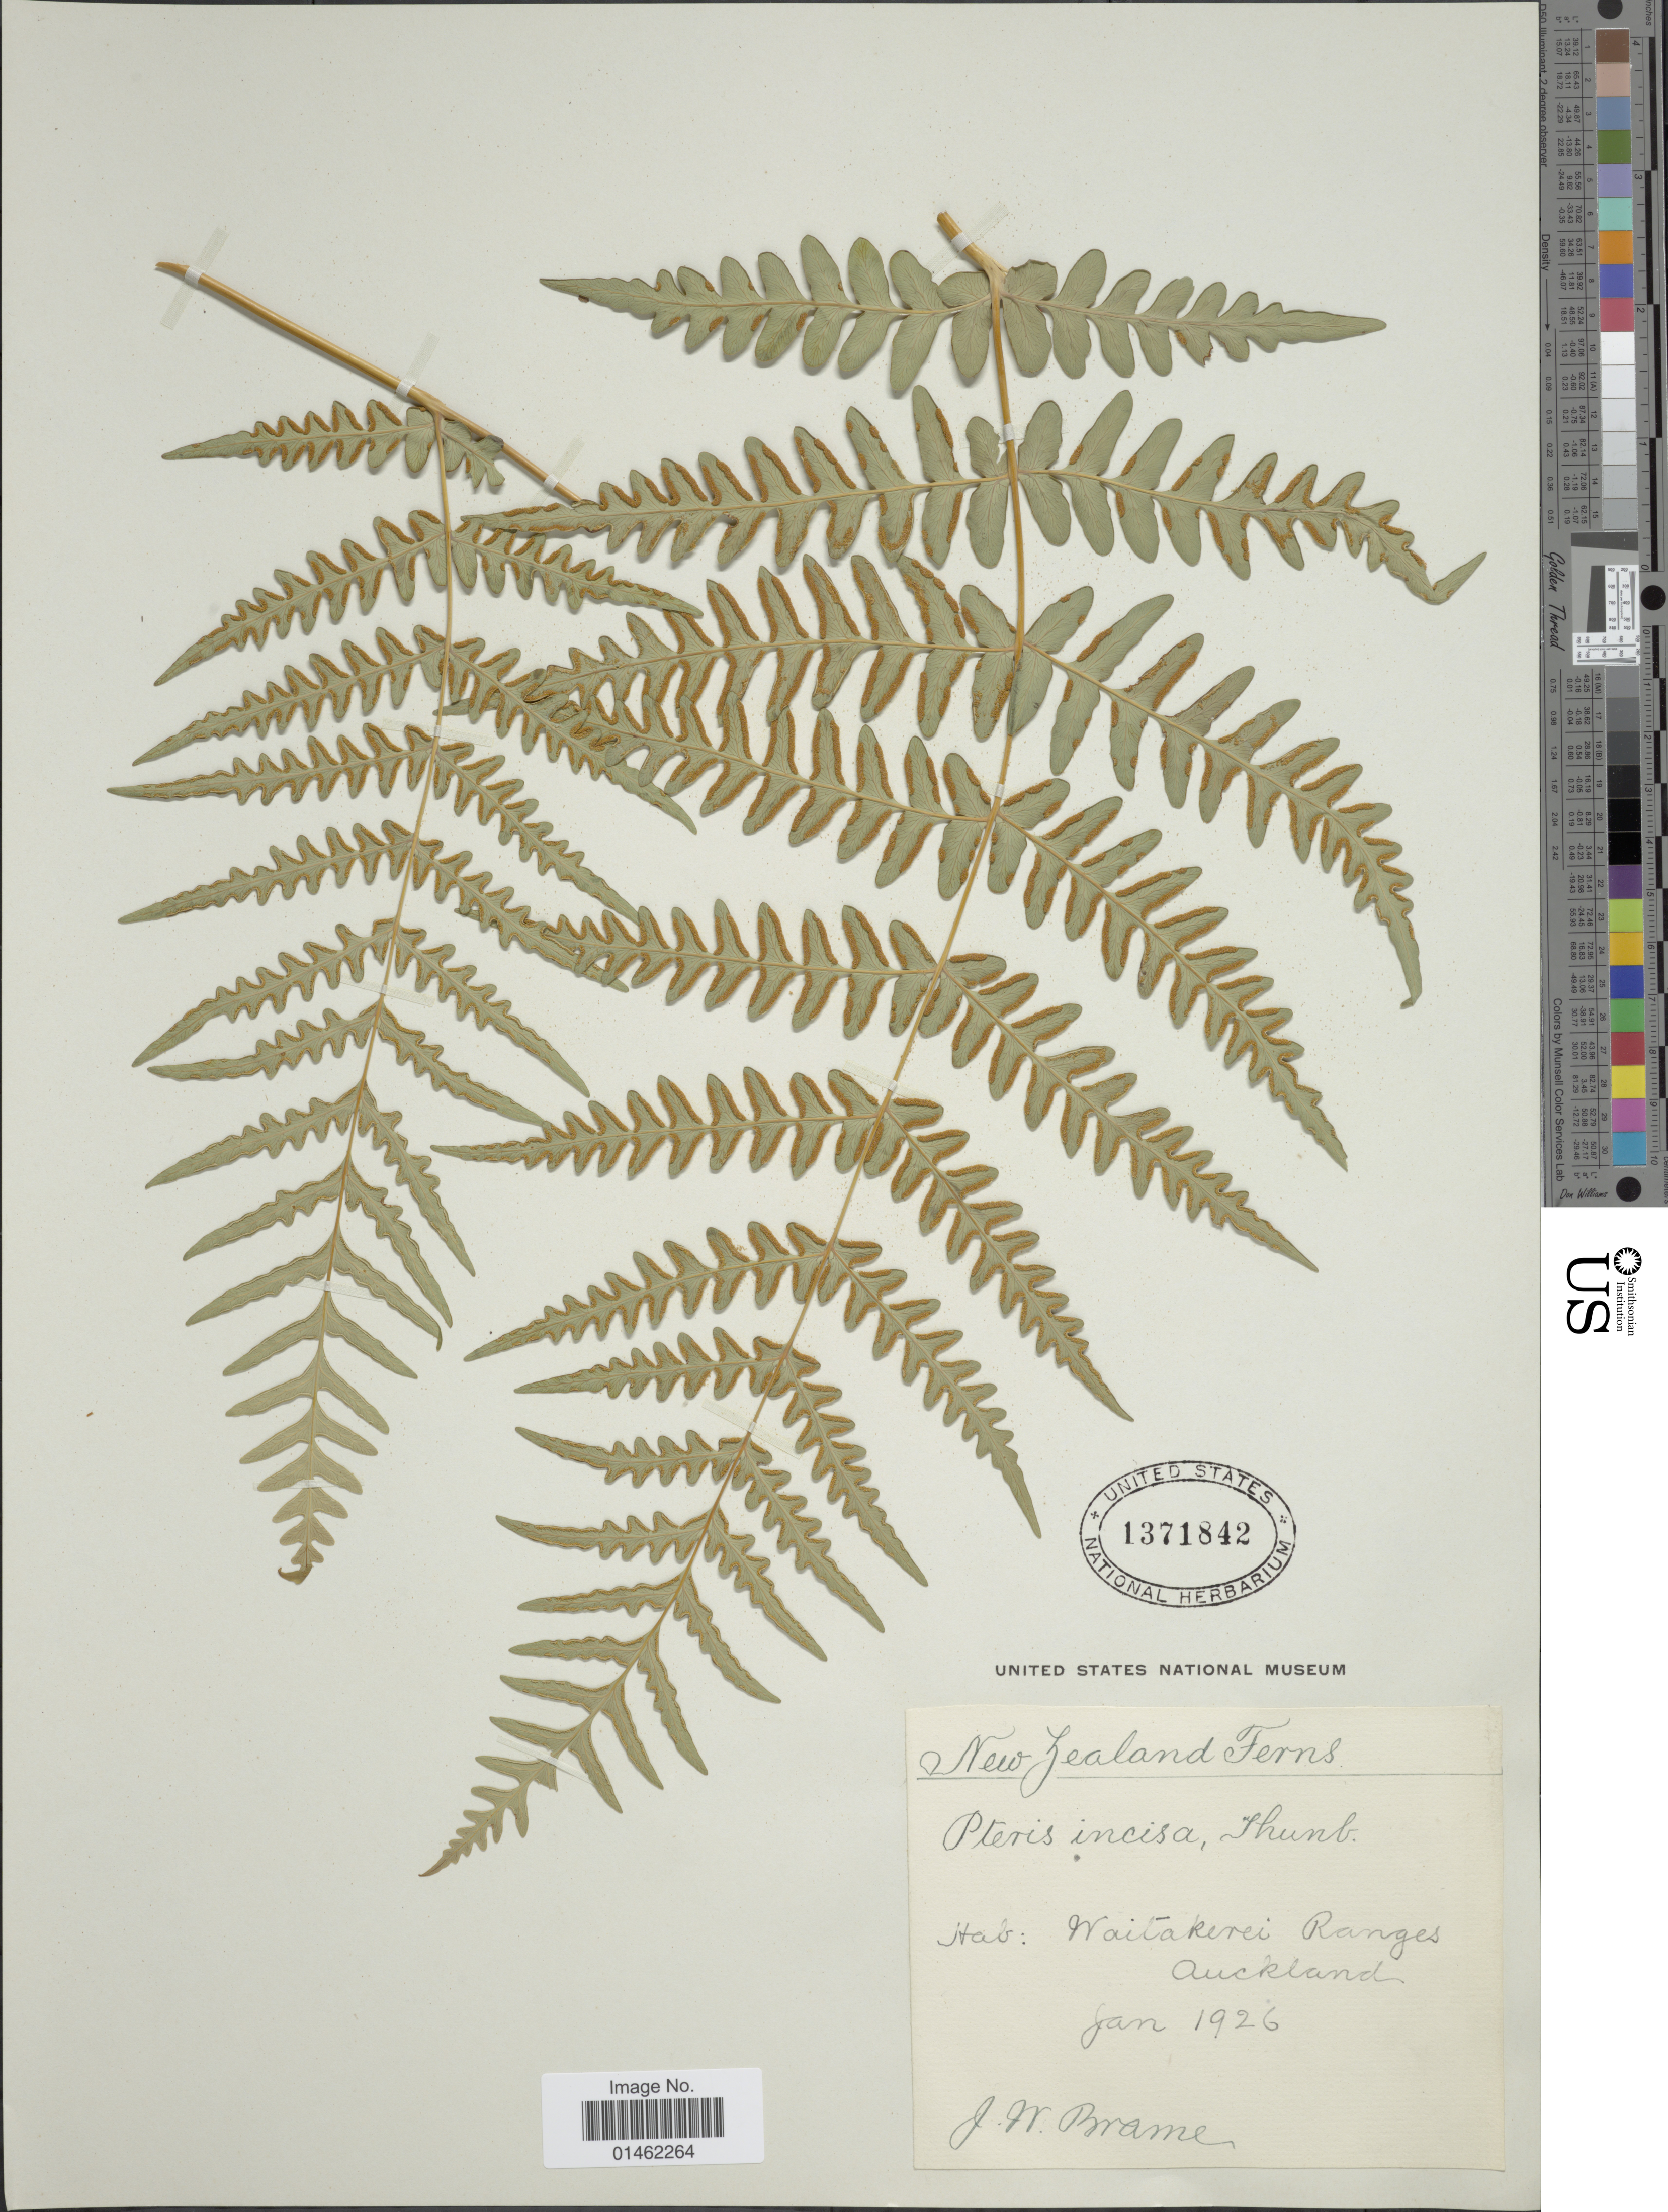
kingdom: Plantae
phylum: Tracheophyta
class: Polypodiopsida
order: Polypodiales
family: Dennstaedtiaceae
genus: Histiopteris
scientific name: Histiopteris incisa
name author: (Thunb.) J. Sm.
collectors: J. Brame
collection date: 1926-01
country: New Zealand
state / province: Auckland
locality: Waitakeri Range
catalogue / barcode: US 1371842